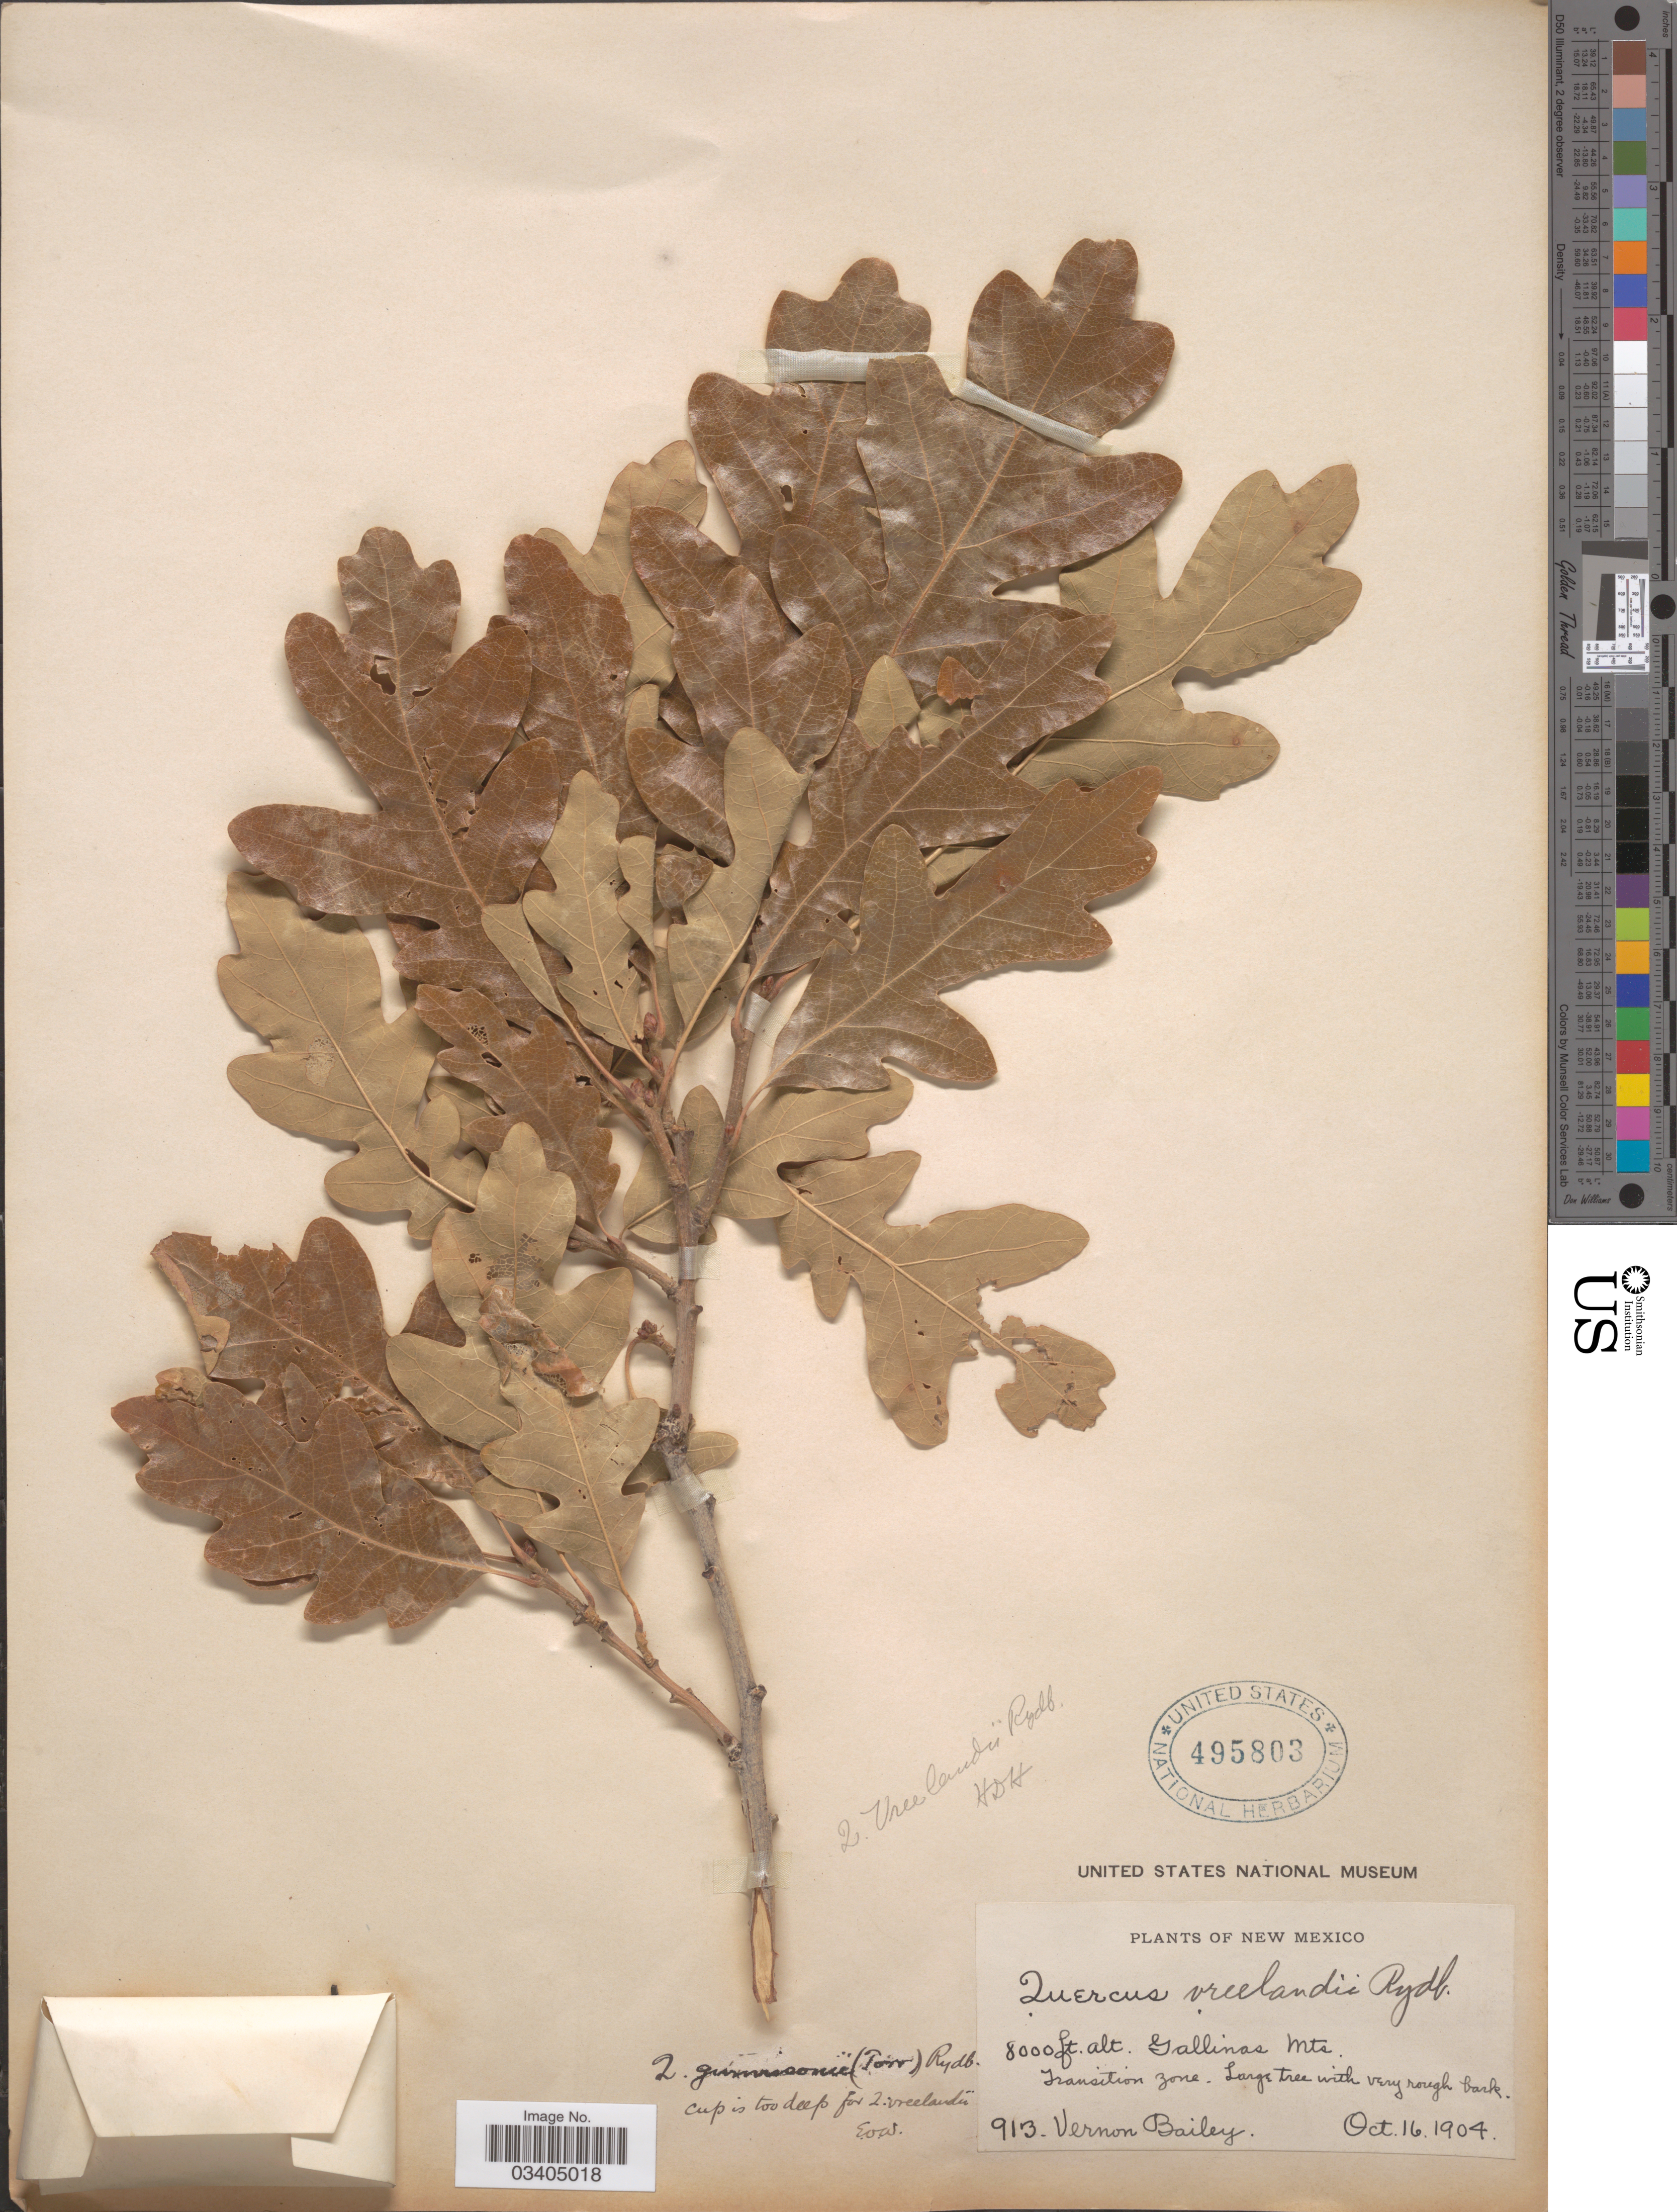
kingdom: Plantae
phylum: Tracheophyta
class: Magnoliopsida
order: Fagales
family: Fagaceae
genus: Quercus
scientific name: Quercus gambelii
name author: Nutt.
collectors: V. O. Bailey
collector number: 913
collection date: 1904-10-16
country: United States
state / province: New Mexico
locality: Gallinas Mts Transition Zone.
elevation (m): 2438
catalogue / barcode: US 495803